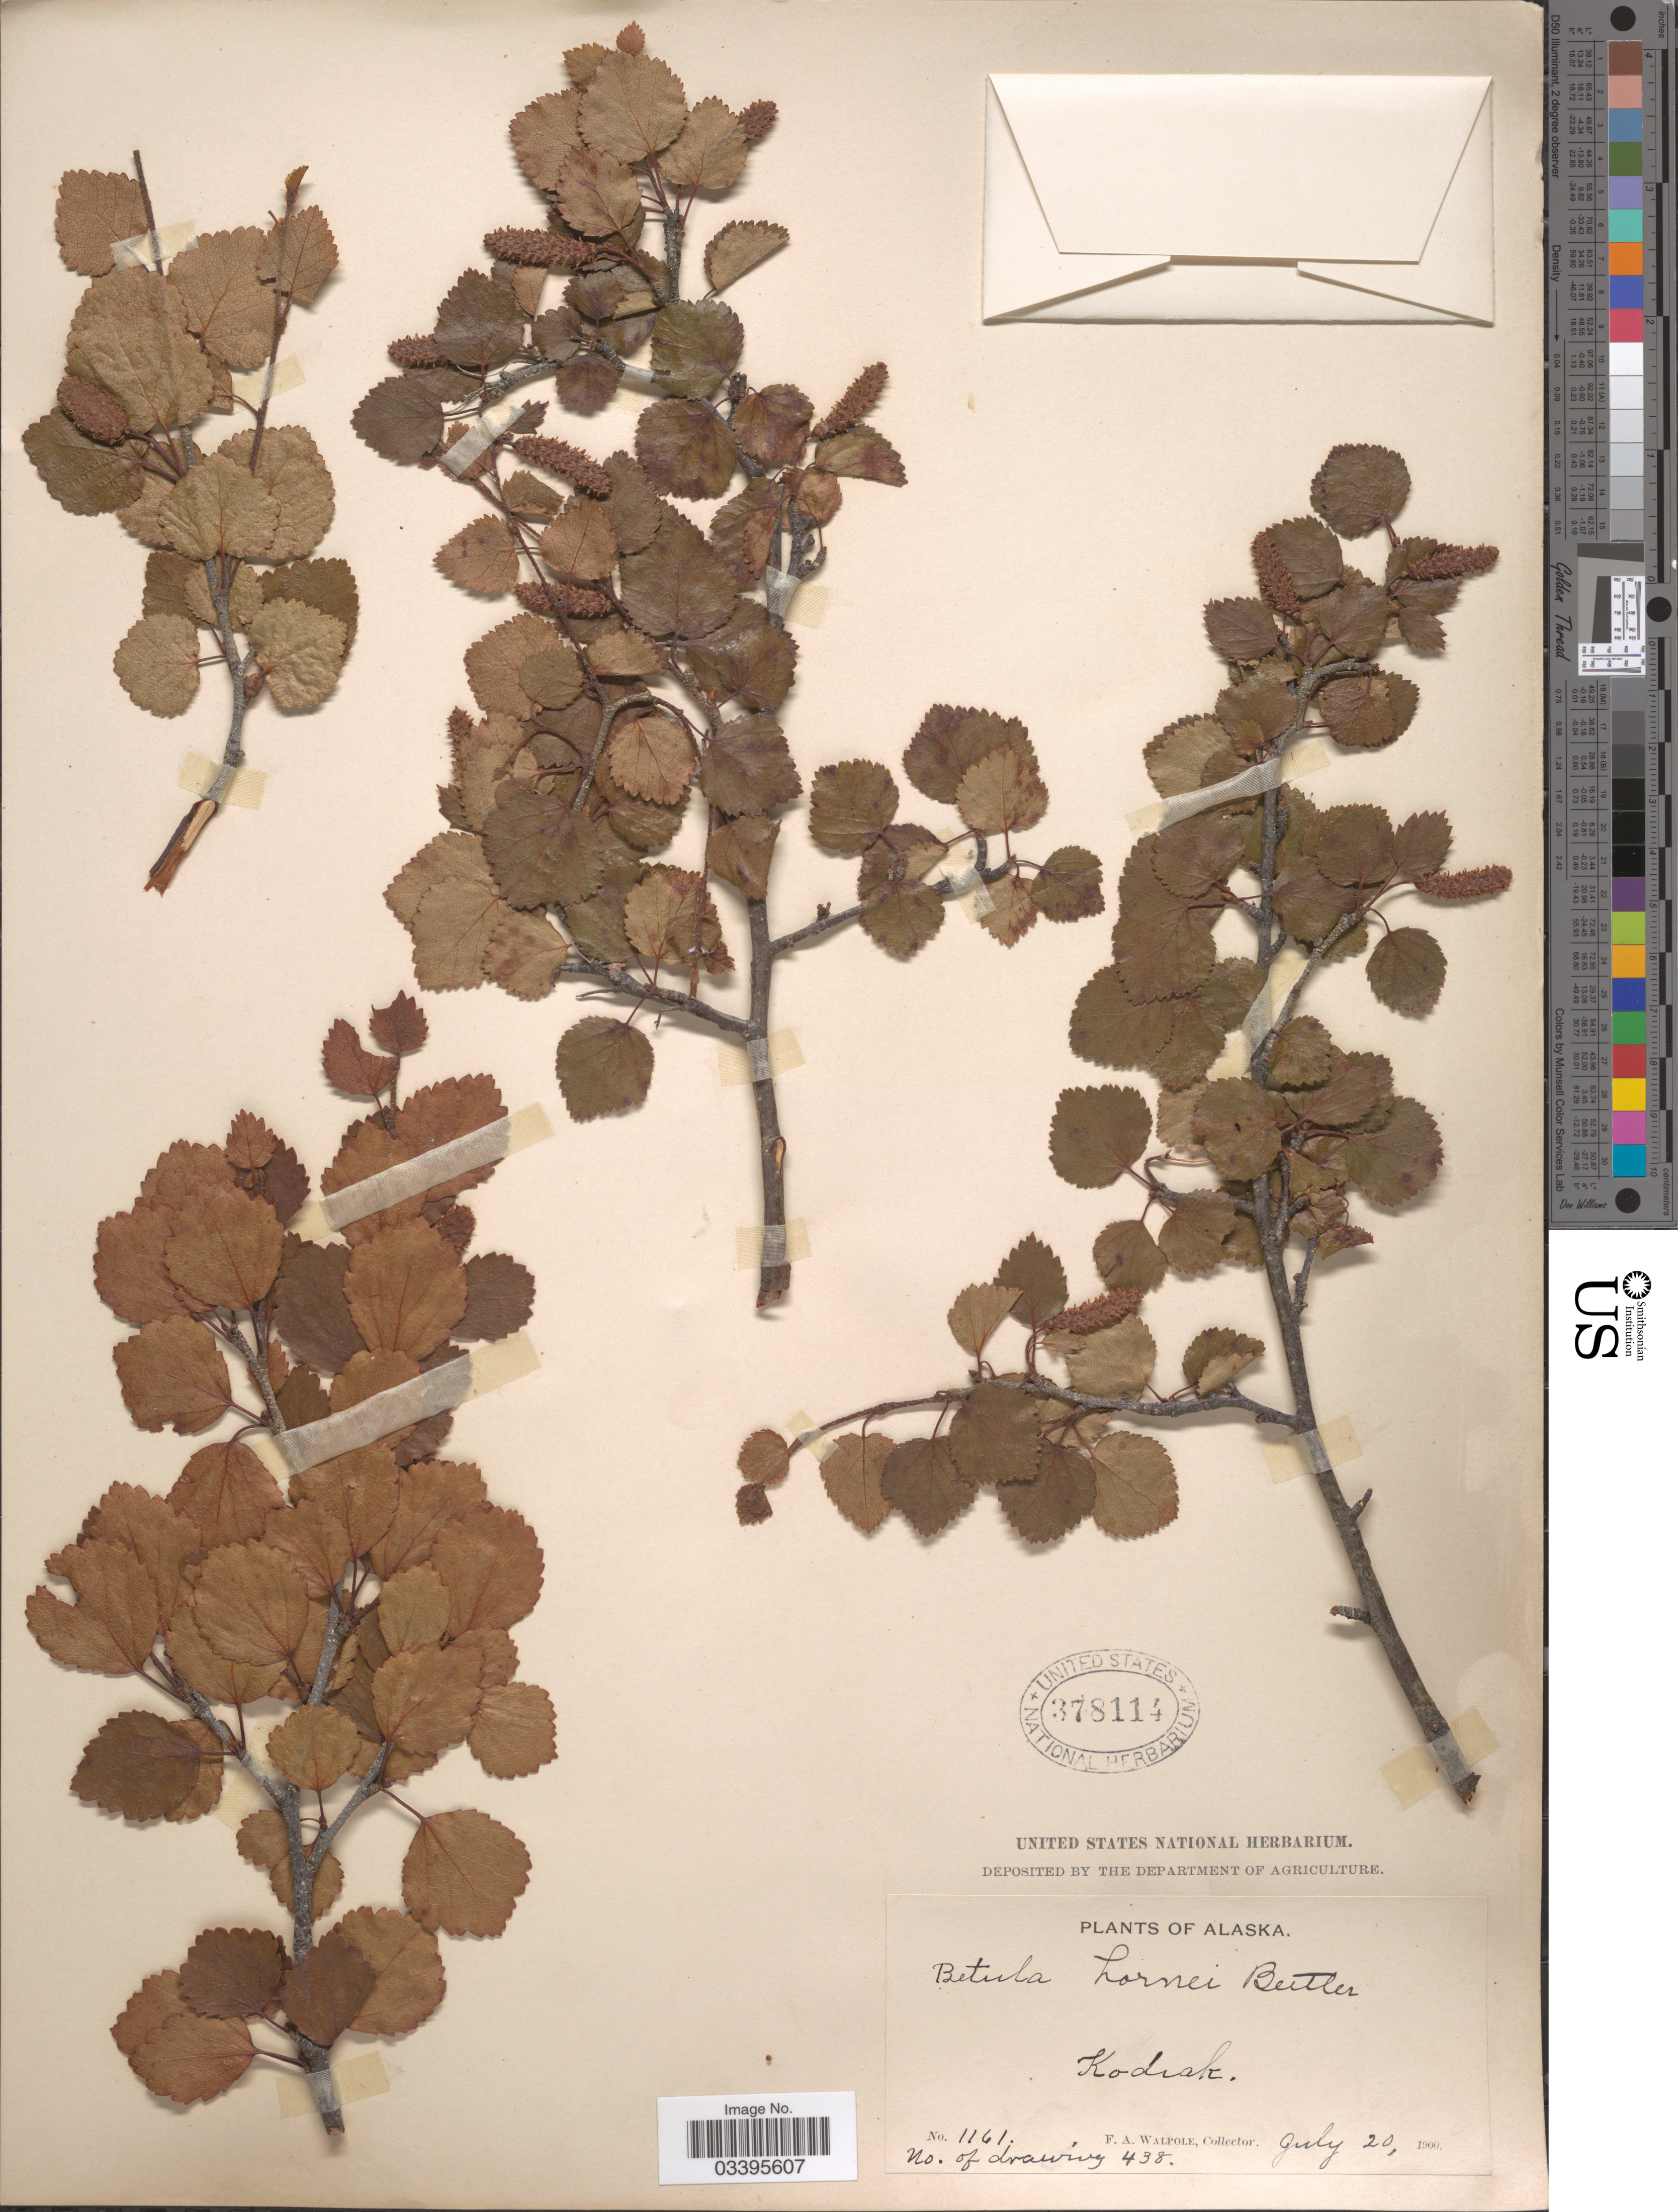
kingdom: Plantae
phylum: Tracheophyta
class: Magnoliopsida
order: Fagales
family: Betulaceae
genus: Betula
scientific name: Betula x jackii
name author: C.K. Schneid.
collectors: F. Walpole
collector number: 1161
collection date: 1900-07-20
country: United States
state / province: Alaska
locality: Kodiak.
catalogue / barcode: US 378114